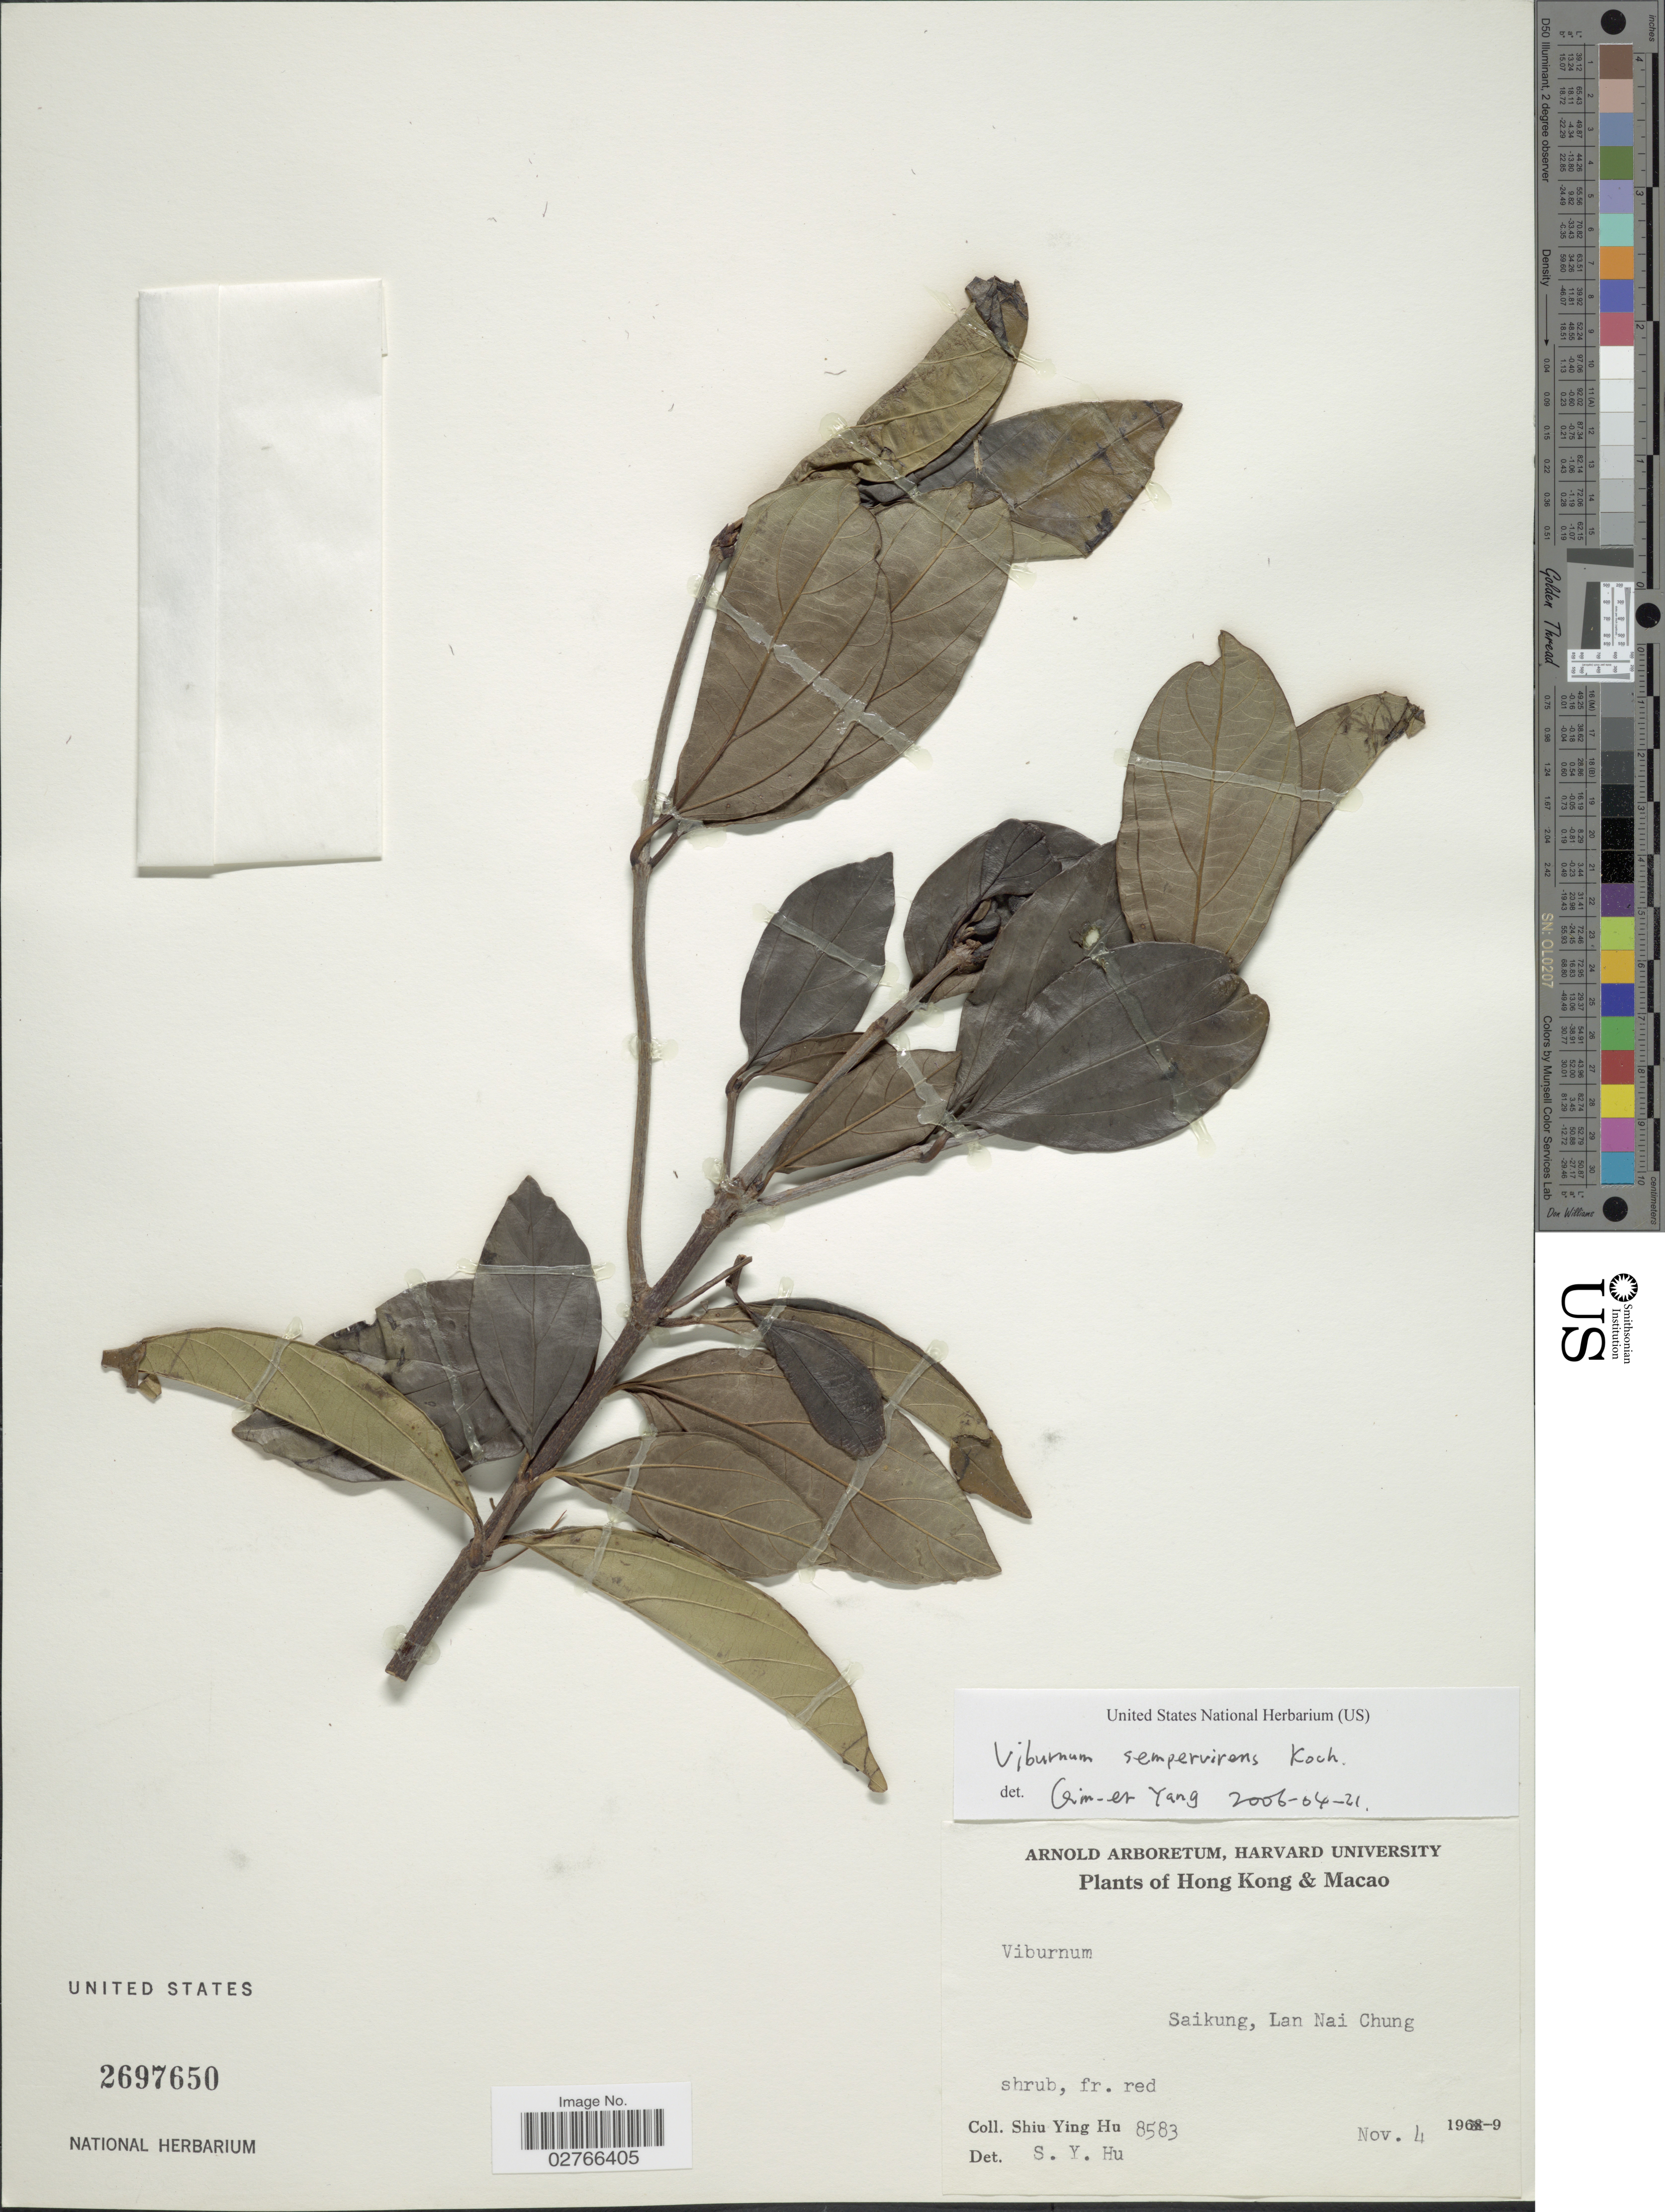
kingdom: Plantae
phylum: Tracheophyta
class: Magnoliopsida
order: Dipsacales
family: Viburnaceae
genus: Viburnum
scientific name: Viburnum sempervirens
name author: K. Koch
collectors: S. Y. Hu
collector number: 8583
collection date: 1969-11-04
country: China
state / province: Hong Kong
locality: Saikung, Lan Nai Chung.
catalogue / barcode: US 2697650